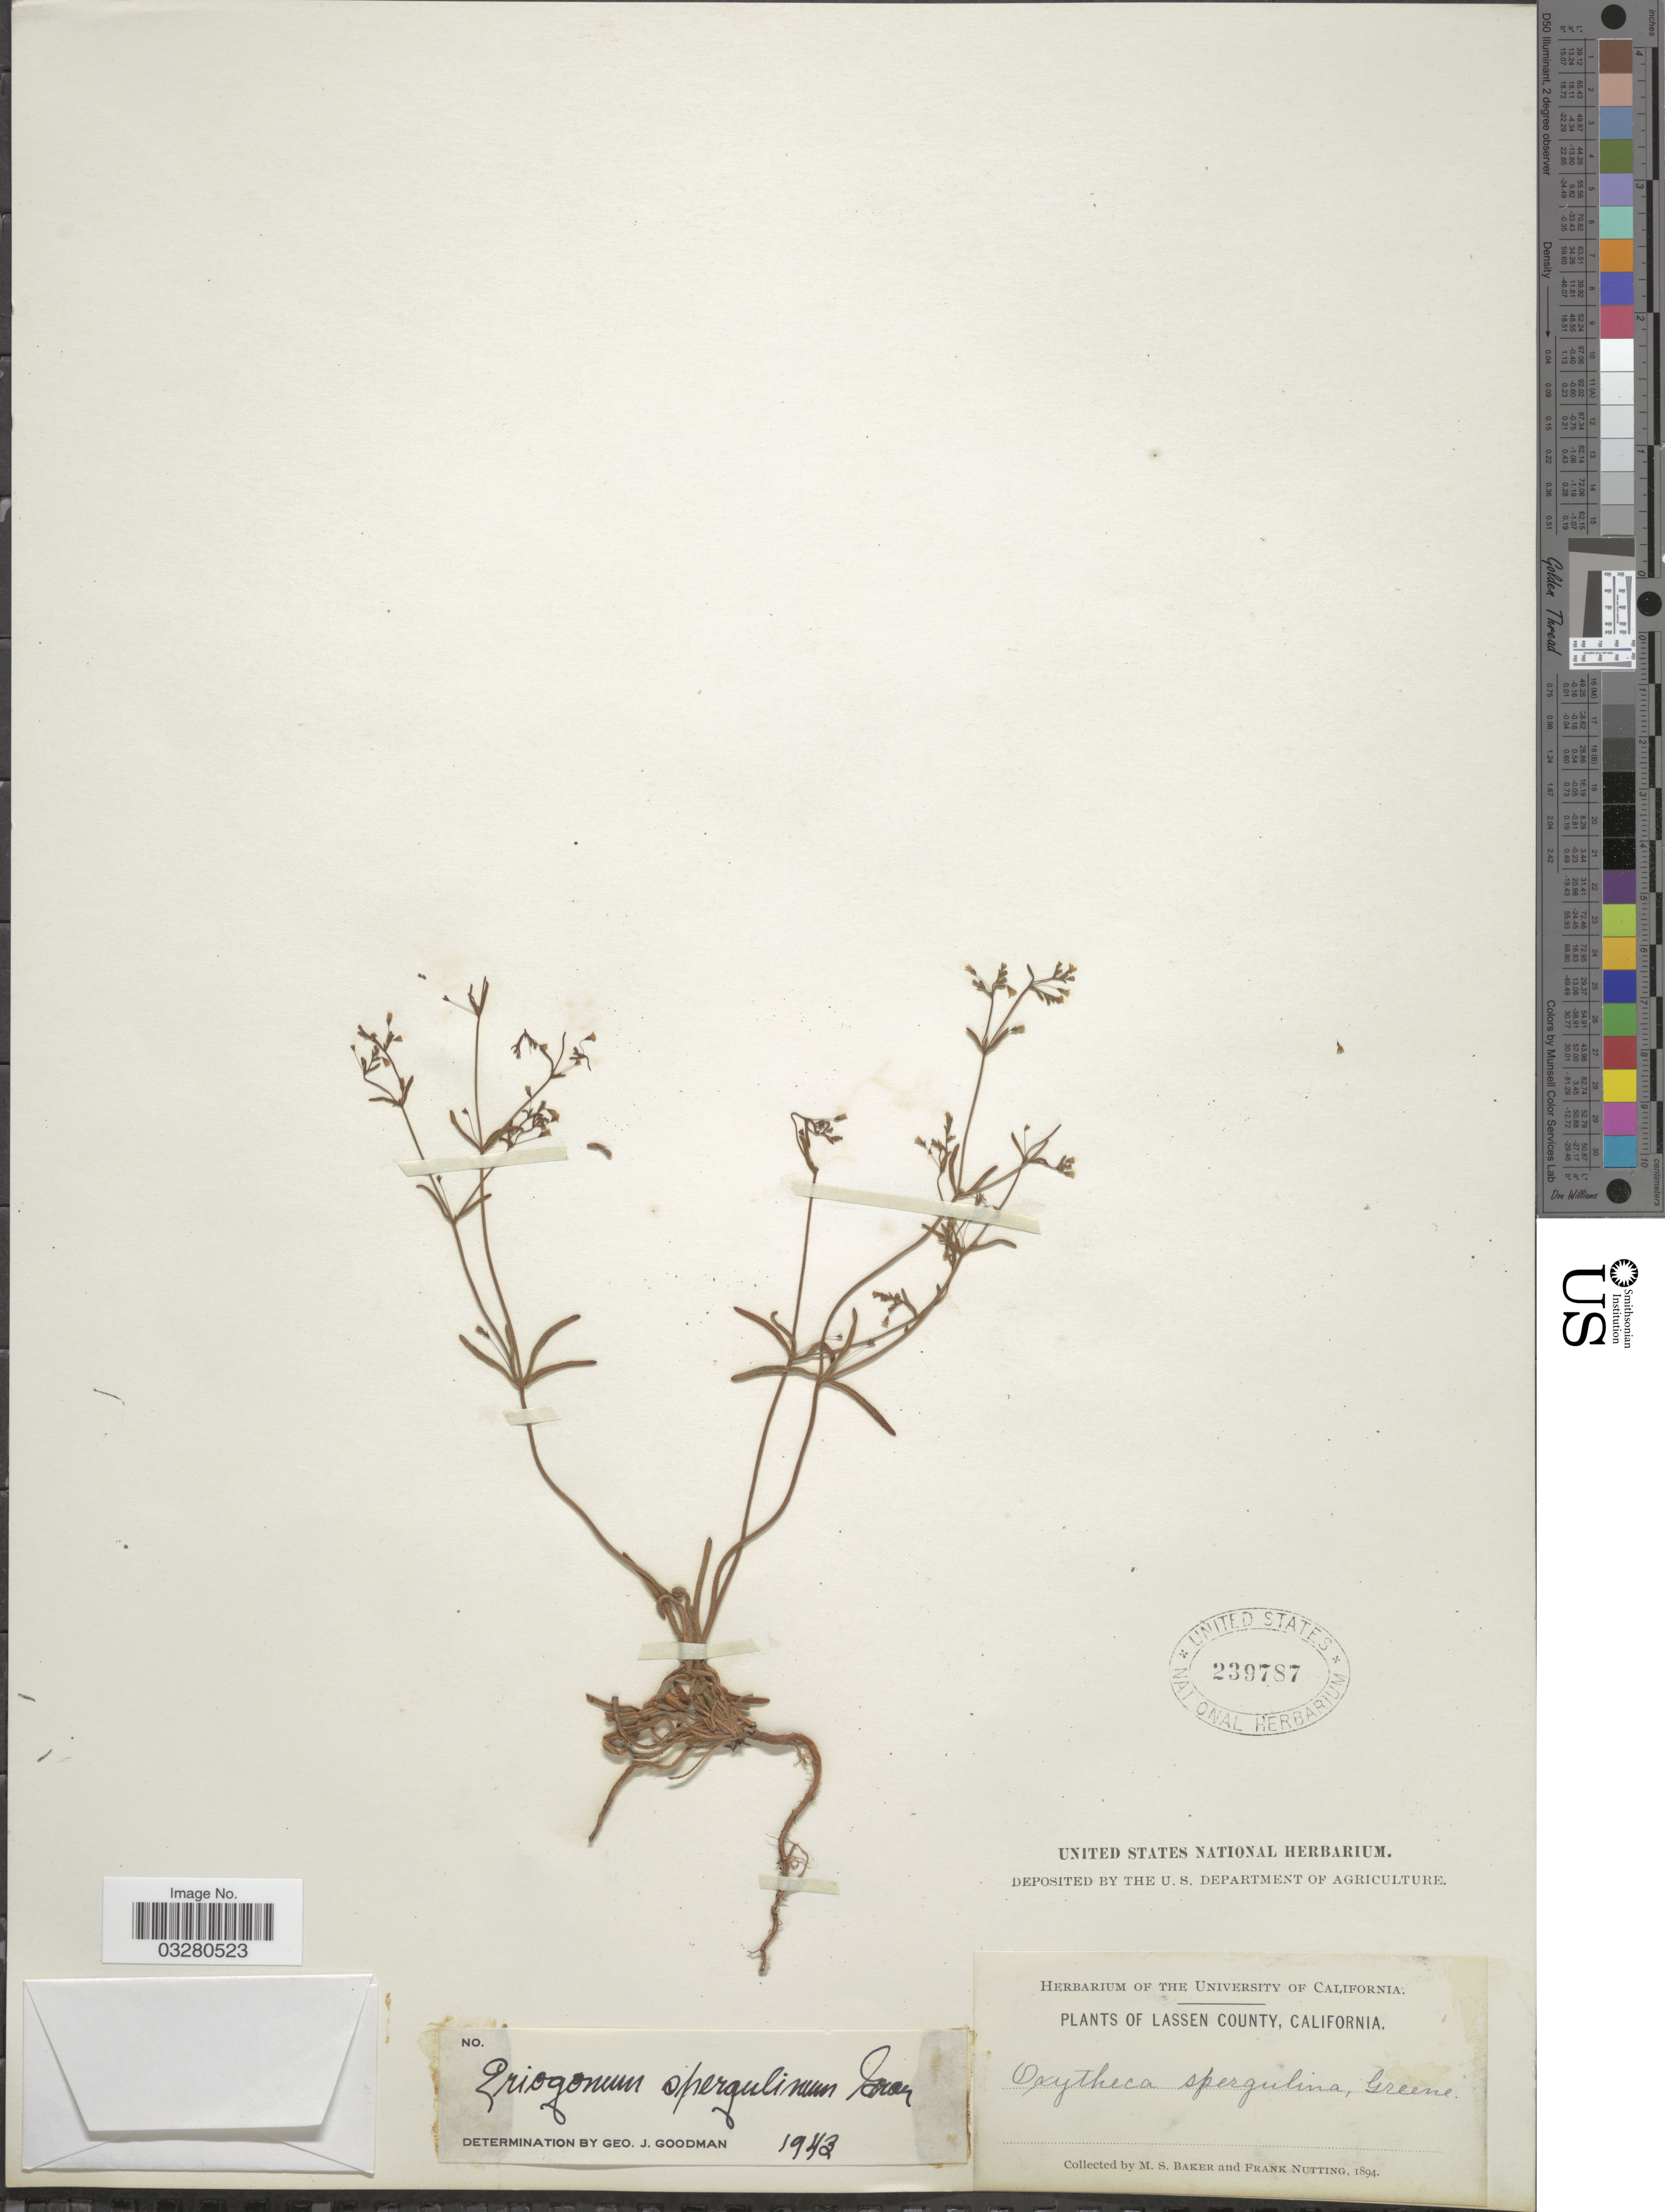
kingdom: Plantae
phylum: Tracheophyta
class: Magnoliopsida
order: Caryophyllales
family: Polygonaceae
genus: Eriogonum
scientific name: Eriogonum spergulinum var. reddingianum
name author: (M.E. Jones) J.T. Howell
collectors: M. S. Baker & F. Nutting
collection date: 1894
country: United States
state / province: California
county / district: Lassen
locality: Lassen County.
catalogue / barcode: US 239787